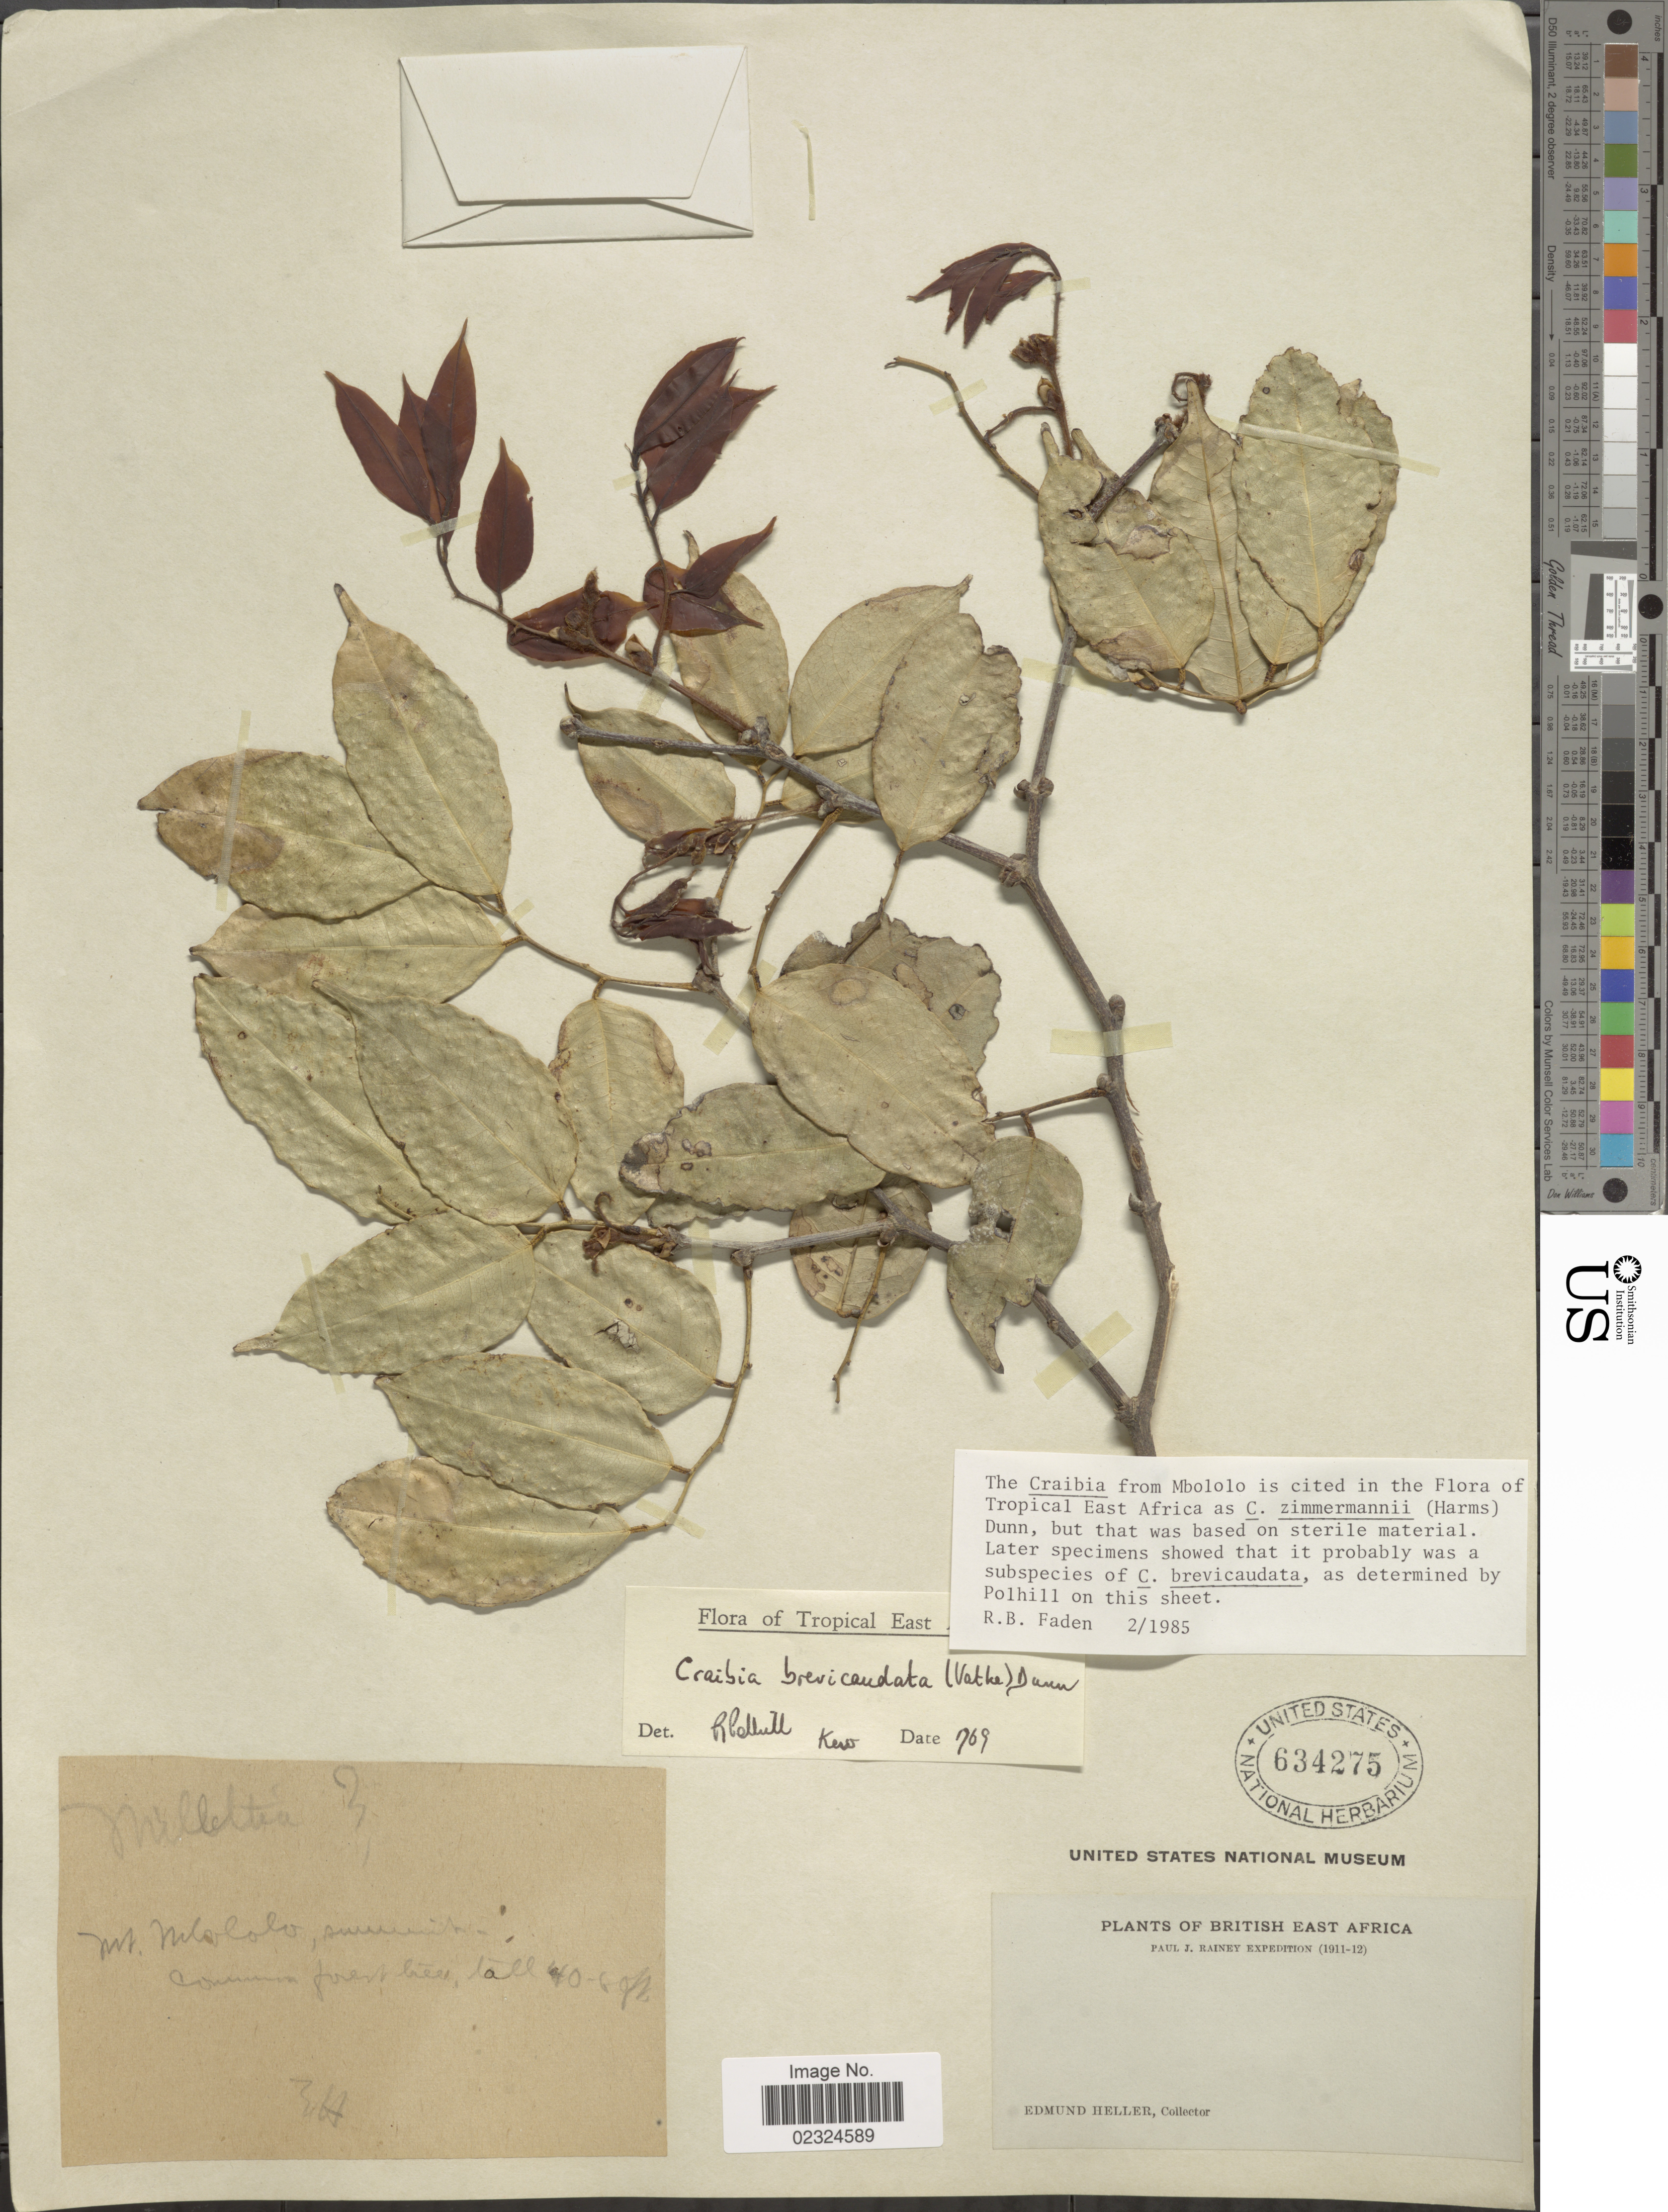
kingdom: Plantae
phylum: Tracheophyta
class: Magnoliopsida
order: Fabales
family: Fabaceae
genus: Craibia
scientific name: Craibia brevicaudata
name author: (Vatke) Dunn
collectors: E. Heller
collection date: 1911/1912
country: Kenya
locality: British East Africa. Mt. Umengo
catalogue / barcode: US 634275